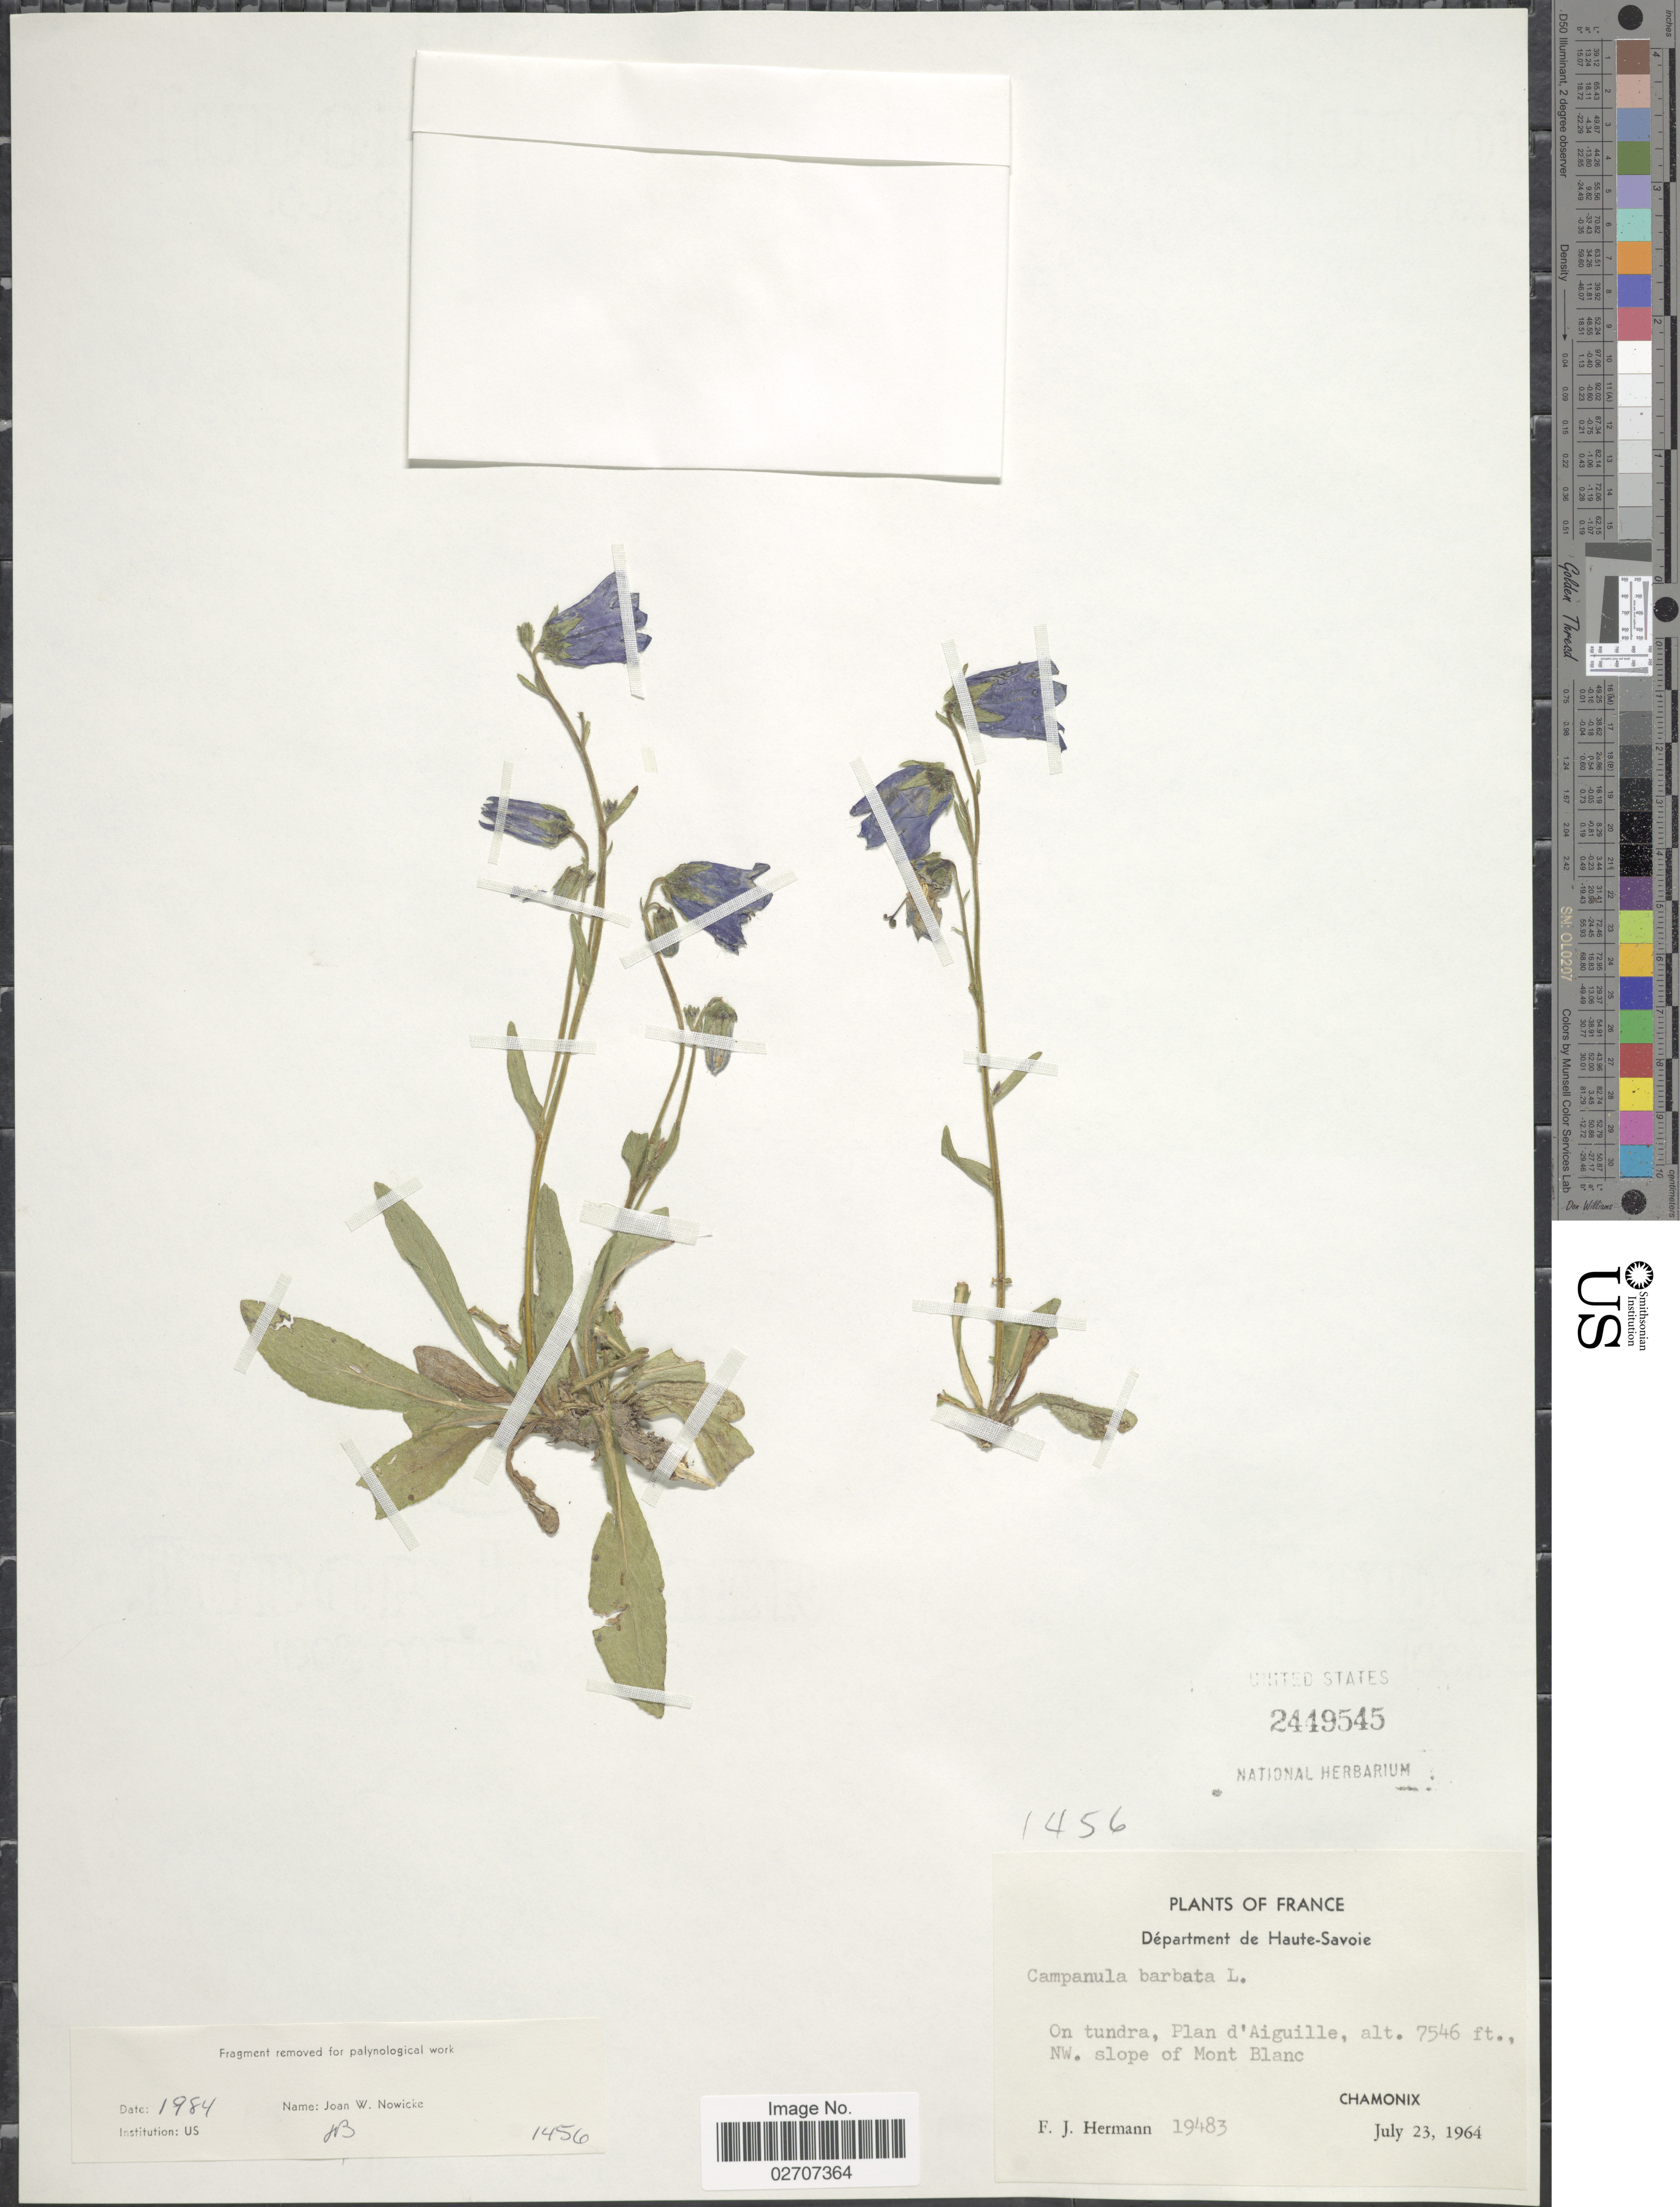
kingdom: Plantae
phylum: Tracheophyta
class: Magnoliopsida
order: Asterales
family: Campanulaceae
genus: Campanula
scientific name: Campanula barbata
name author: L.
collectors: F. J. Hermann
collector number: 19483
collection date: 1964-07-23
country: France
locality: Department de Haute-Savoie, On tundra, Plan d'Aiguille, NW. slope of Mont Blanc.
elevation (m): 2300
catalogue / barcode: US 2449545